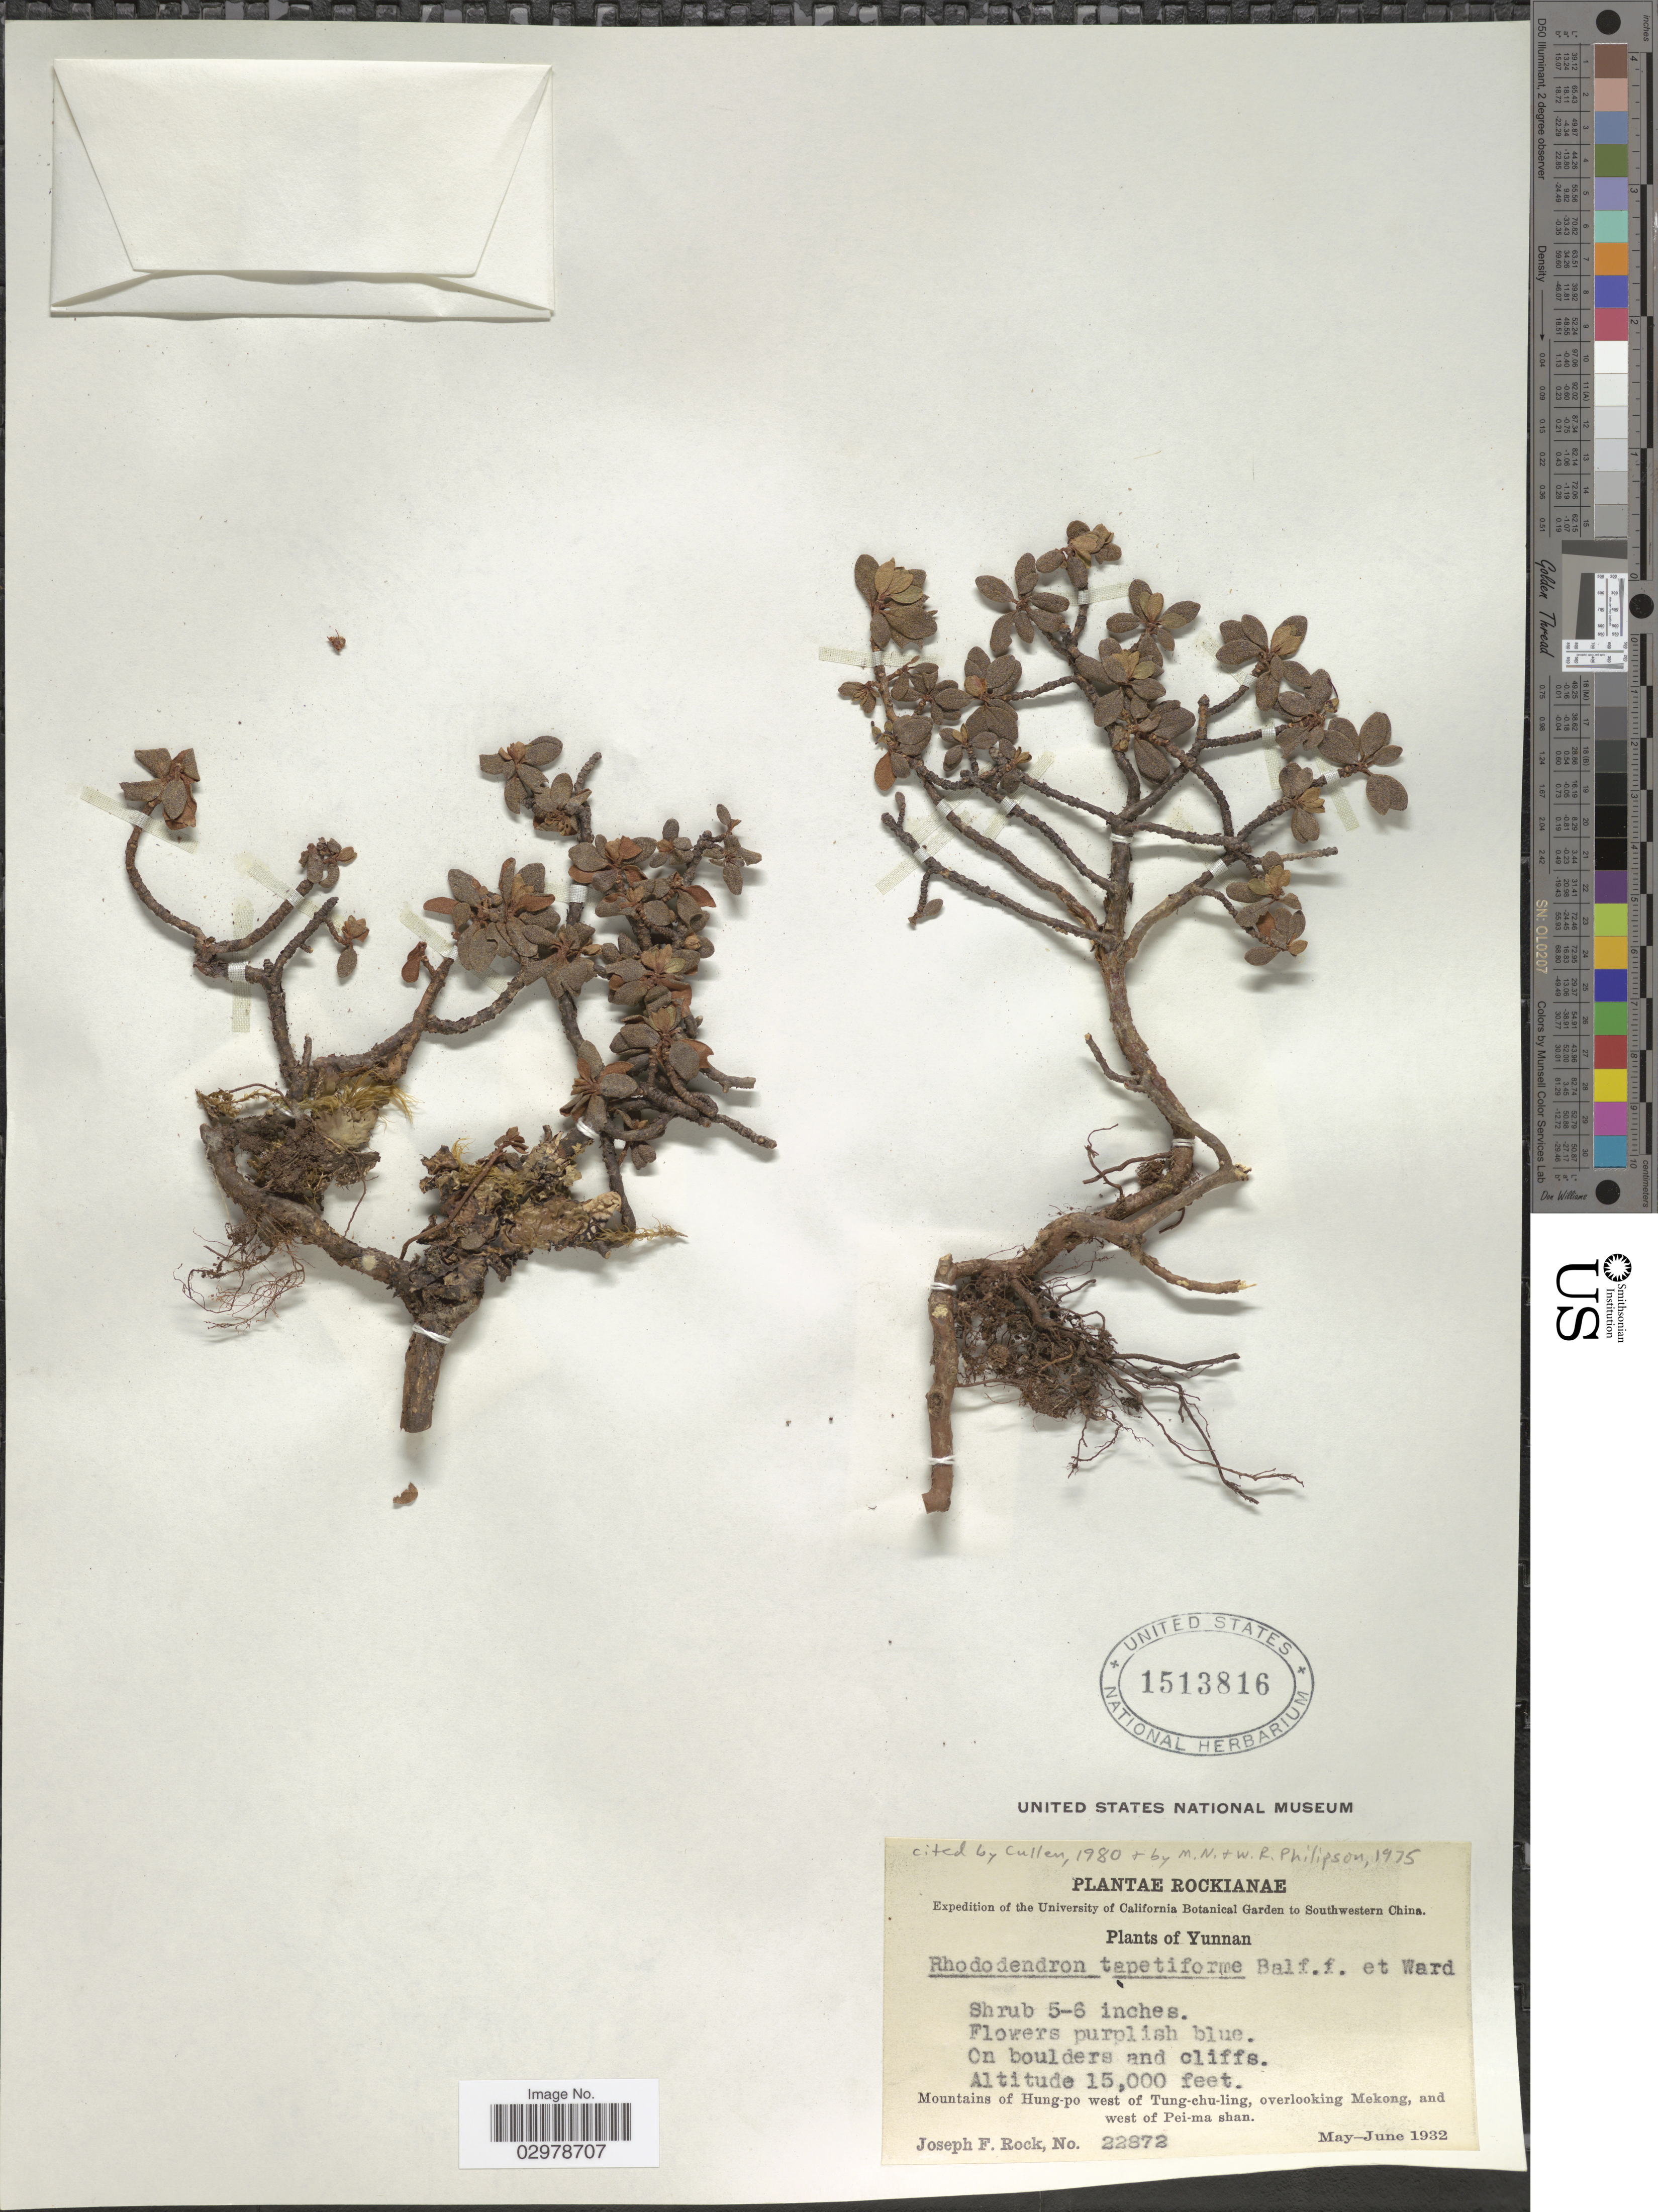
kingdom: Plantae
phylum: Tracheophyta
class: Magnoliopsida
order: Ericales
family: Ericaceae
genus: Rhododendron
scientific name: Rhododendron tapetiforme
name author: Balf. f. & Kingdon-Ward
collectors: J. F. Rock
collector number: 22872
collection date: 1932-05/1932-06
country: China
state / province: Yunnan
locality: Mountains of Hung-po west of Tung-chu-ling, overlooking Mekong, and west of Pei-ma shan. Southwestern China.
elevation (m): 4572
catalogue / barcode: US 1513816